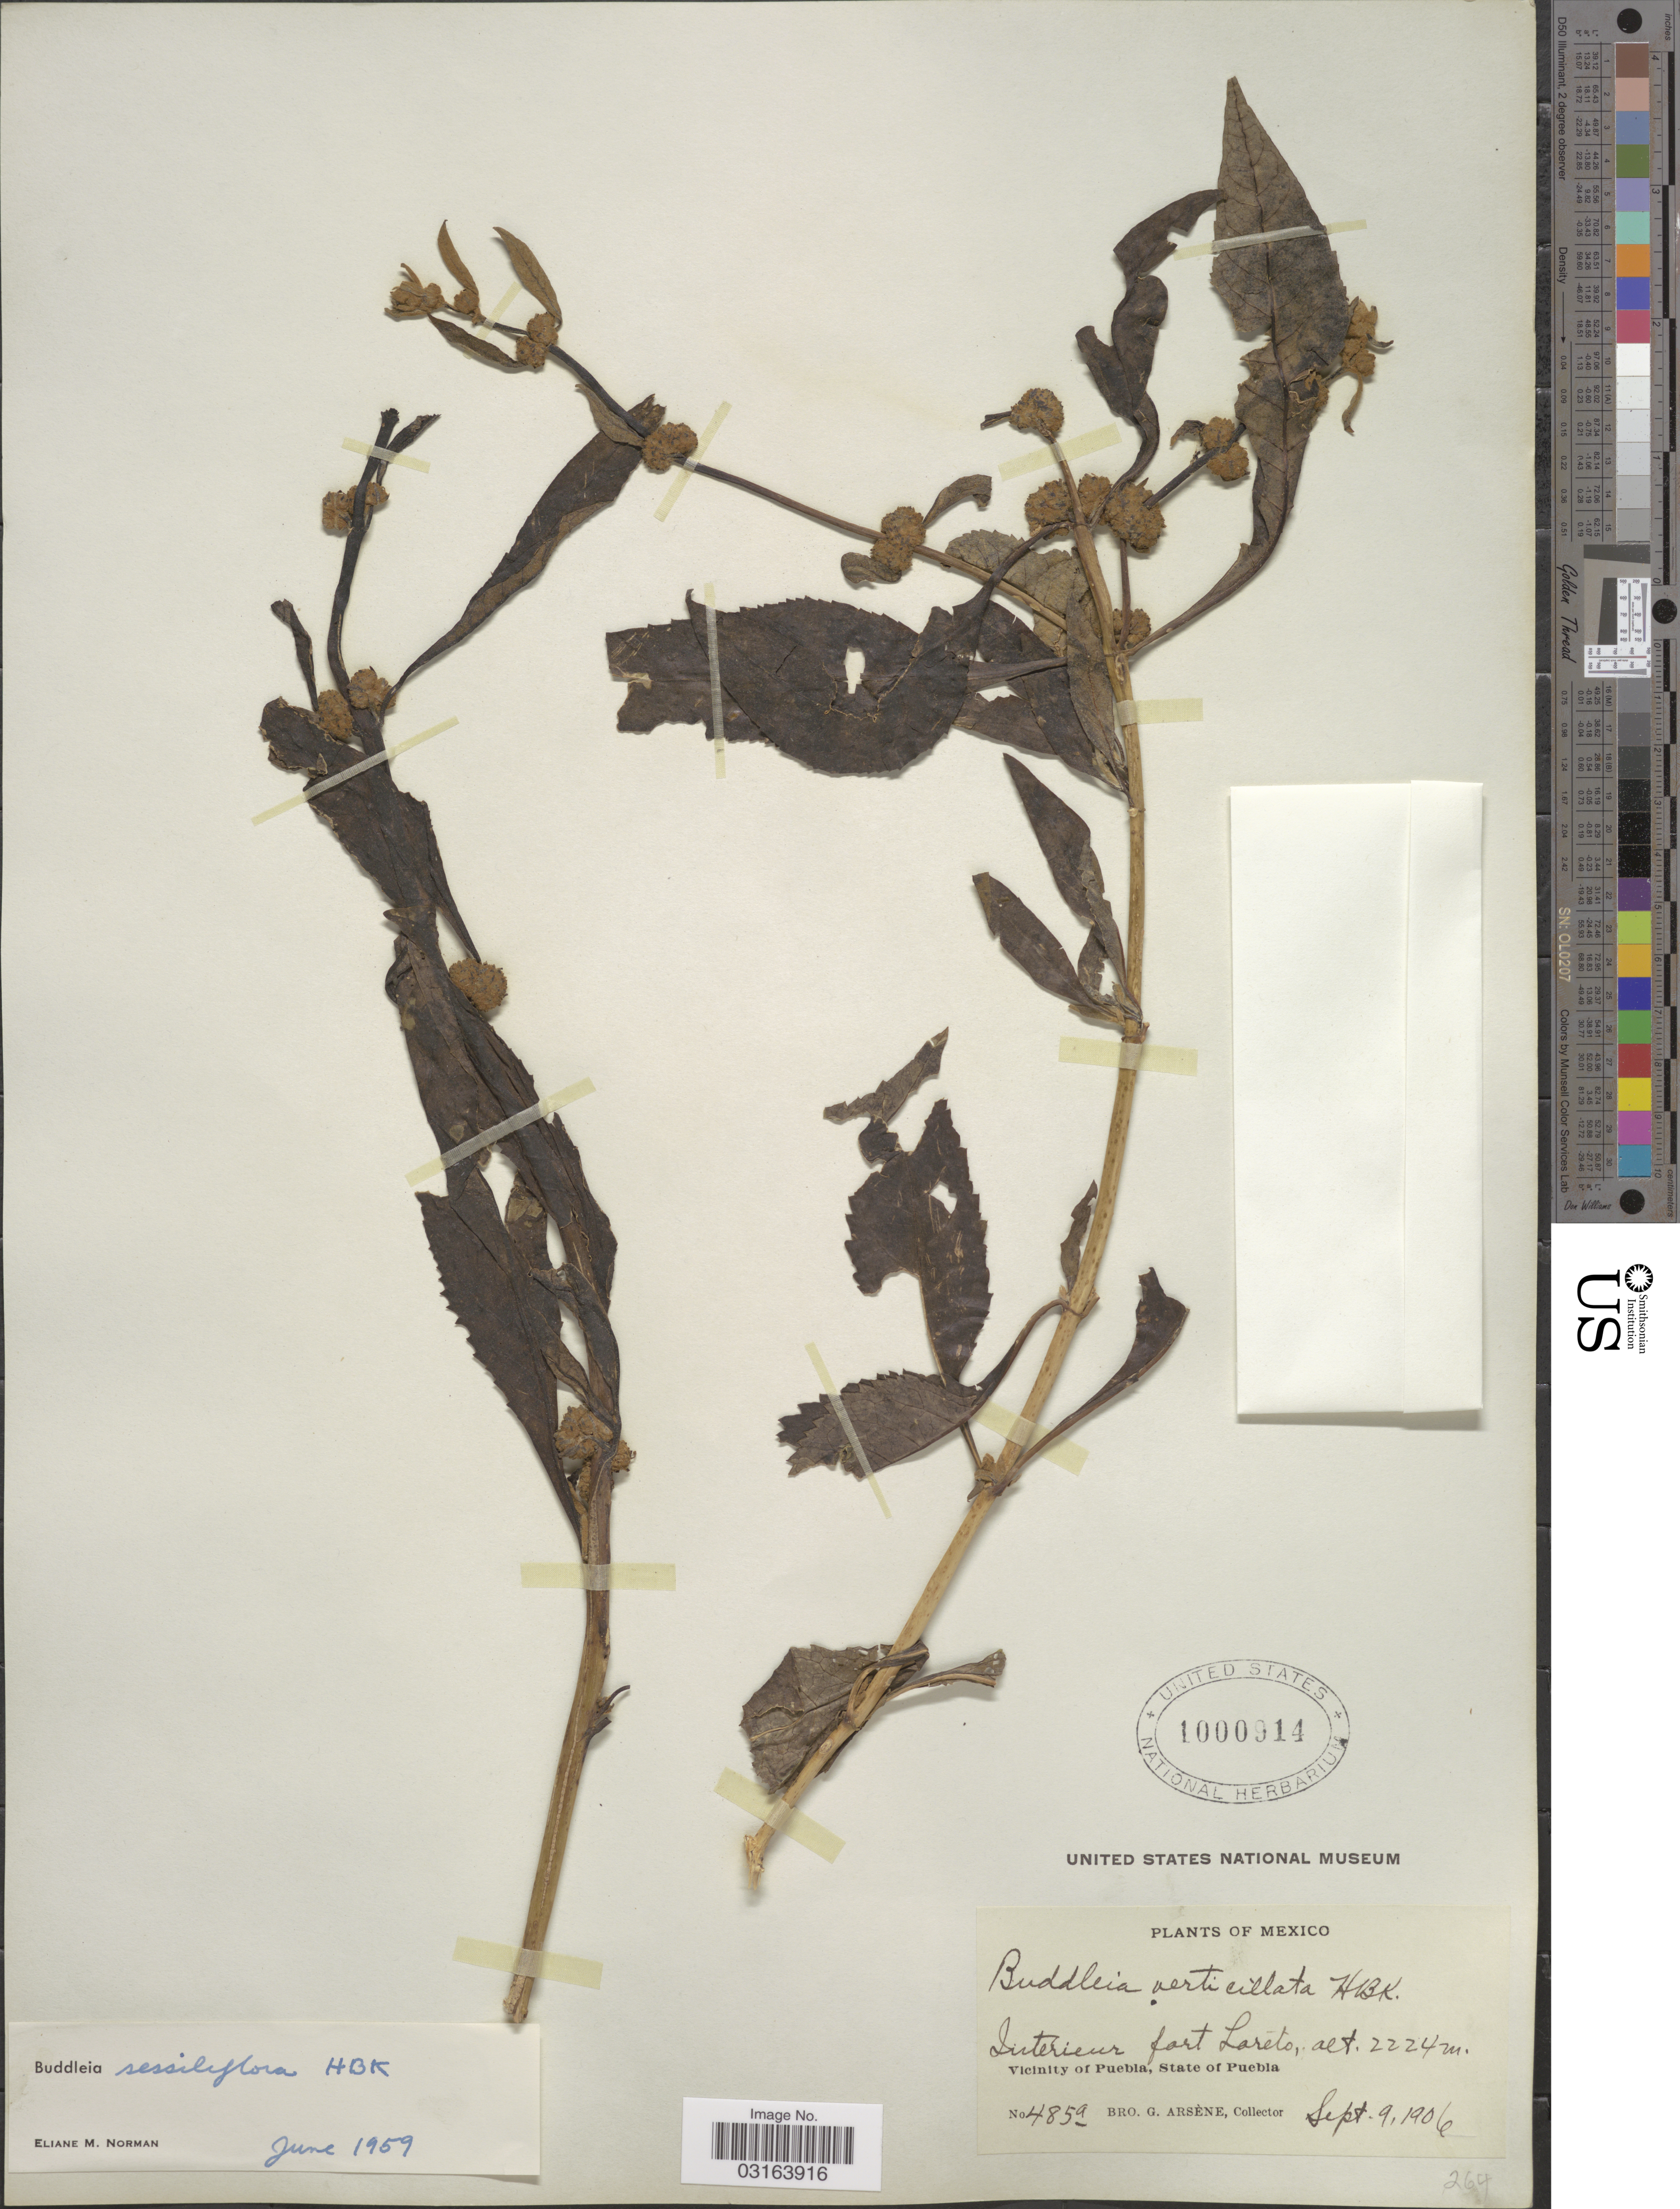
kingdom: Plantae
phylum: Tracheophyta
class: Magnoliopsida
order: Lamiales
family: Scrophulariaceae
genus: Buddleja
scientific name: Buddleja sessiliflora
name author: Kunth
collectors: Bro. G. Arsène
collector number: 485a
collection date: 1906-09-09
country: Mexico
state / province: Puebla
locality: Intérieur fort Loréto. Vicinity of Puebla.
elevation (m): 2224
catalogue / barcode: US 1000914